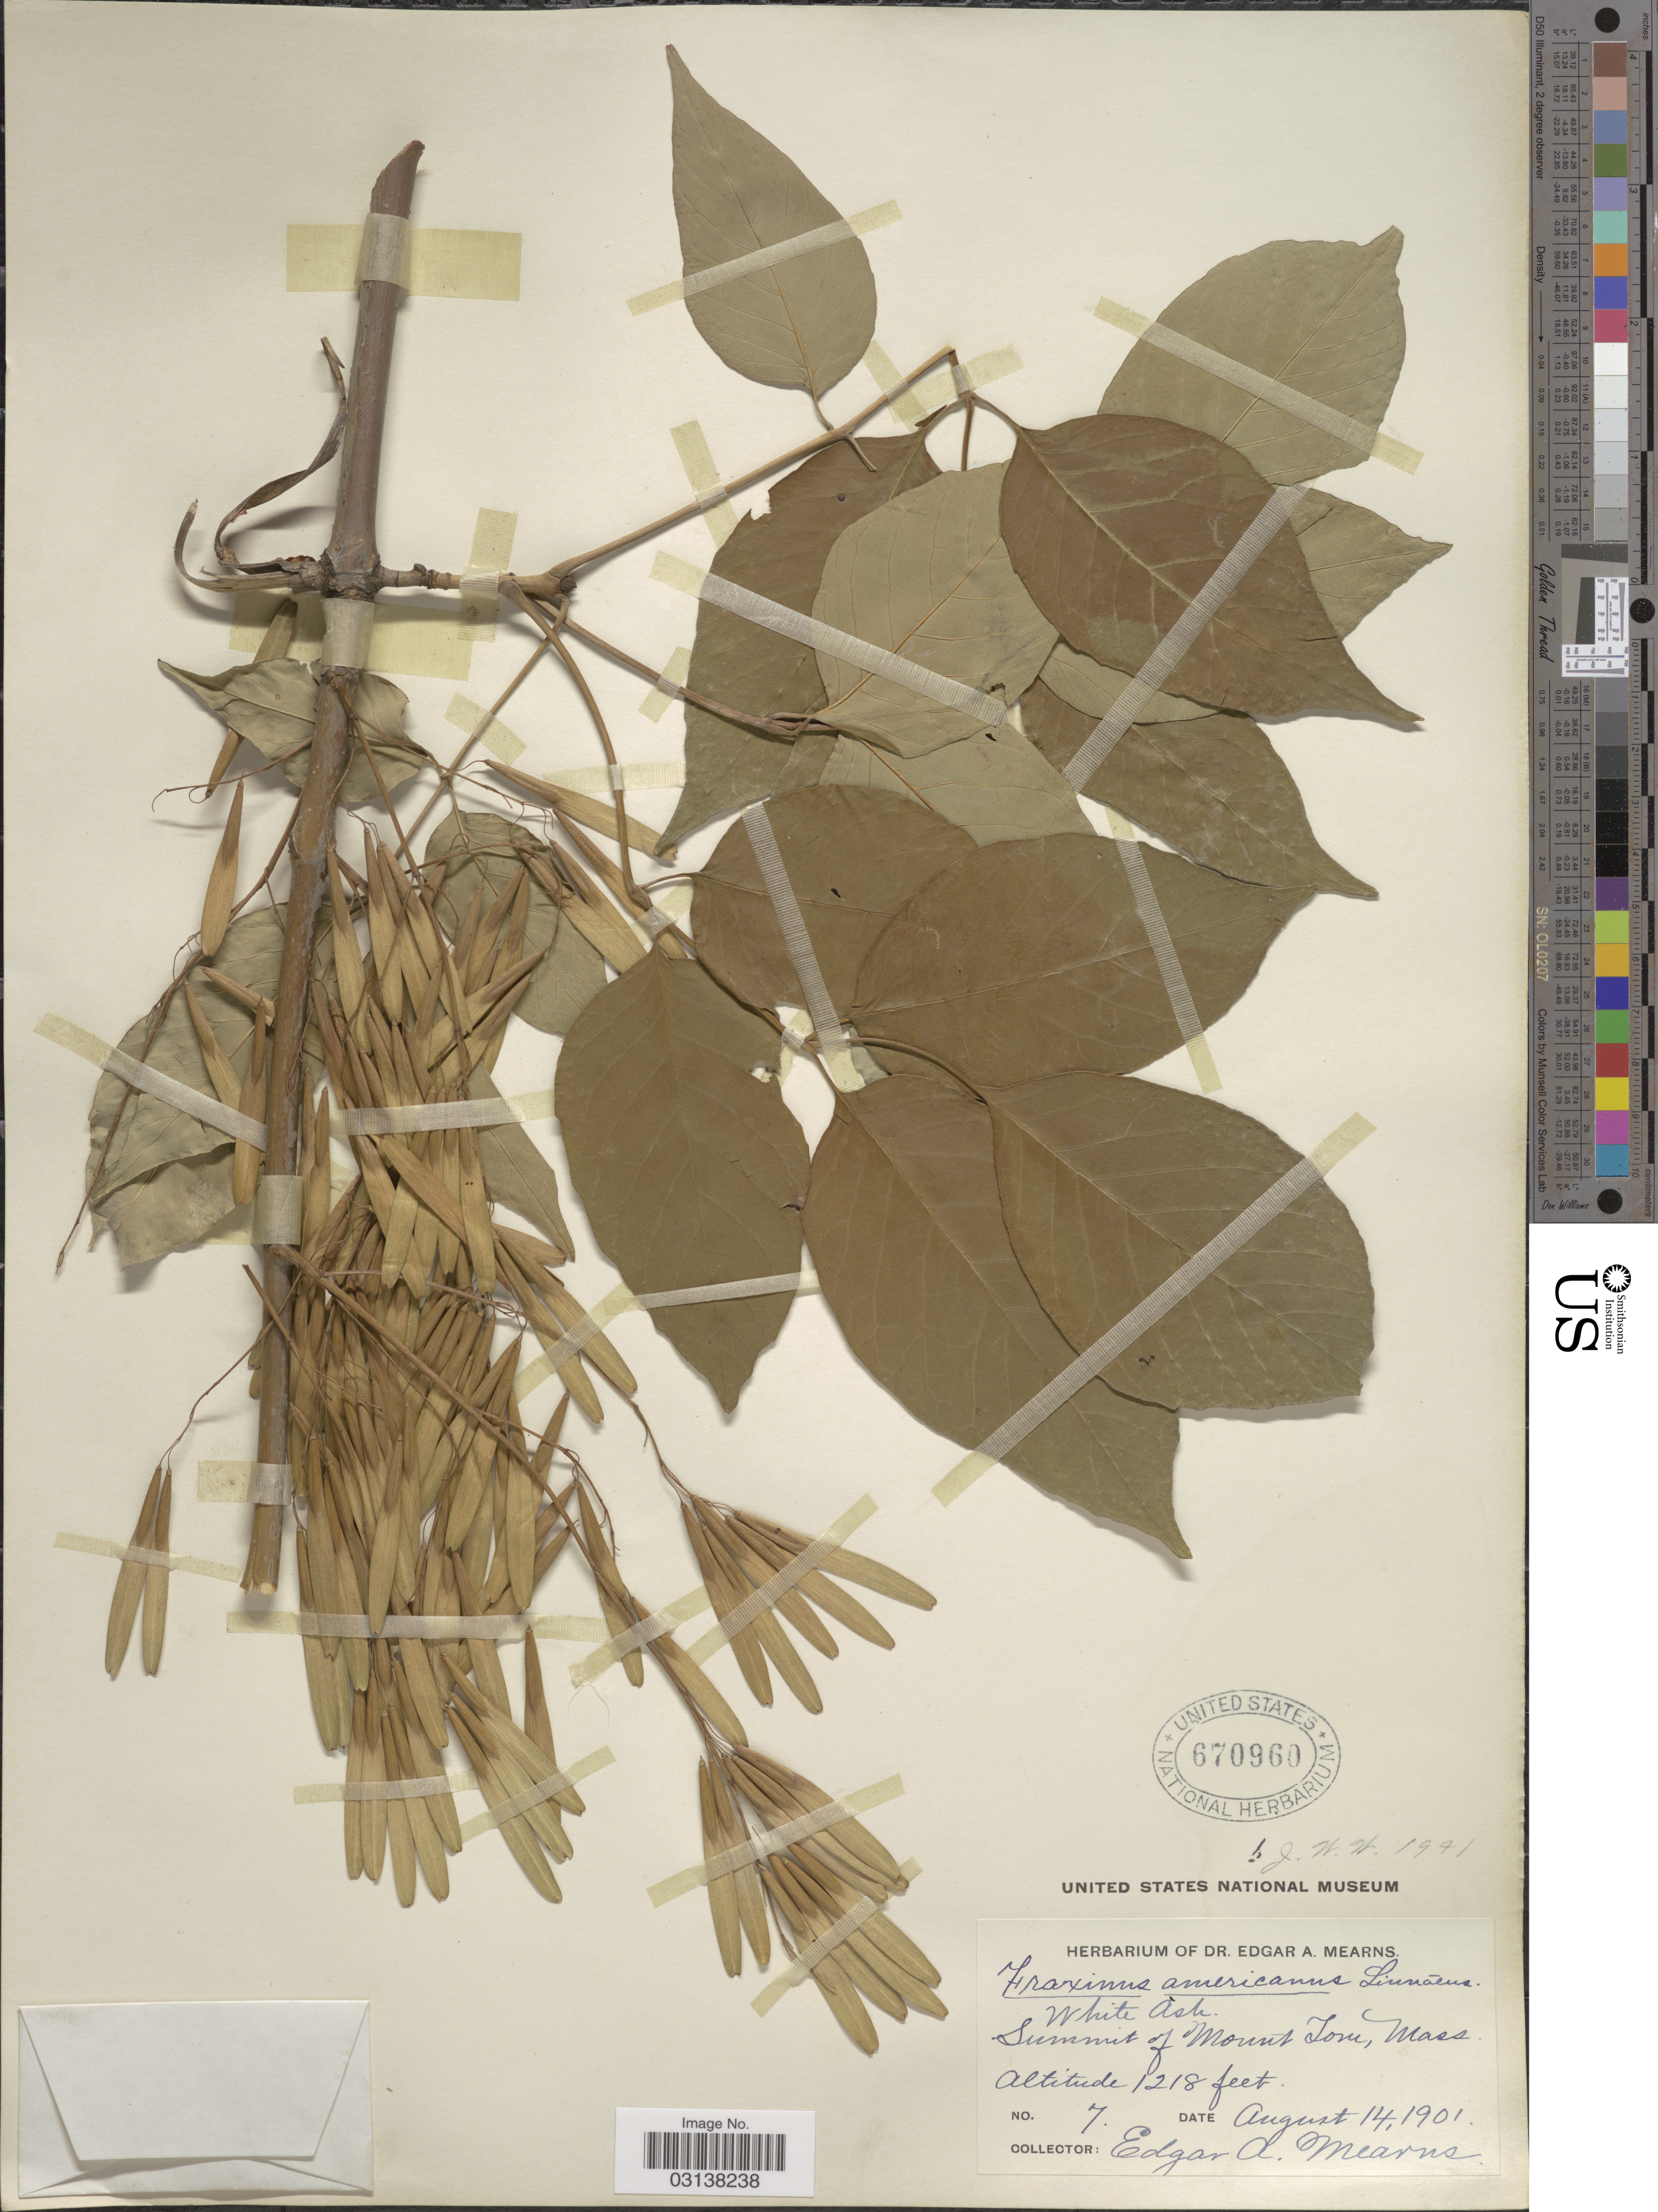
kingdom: Plantae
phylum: Tracheophyta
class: Magnoliopsida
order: Lamiales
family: Oleaceae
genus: Fraxinus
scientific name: Fraxinus americana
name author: L.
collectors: E. A. Mearns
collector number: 7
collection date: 1901-08-14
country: United States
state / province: Massachusetts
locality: White Ash. Summit of Mount Tom.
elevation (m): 371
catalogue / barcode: US 670960